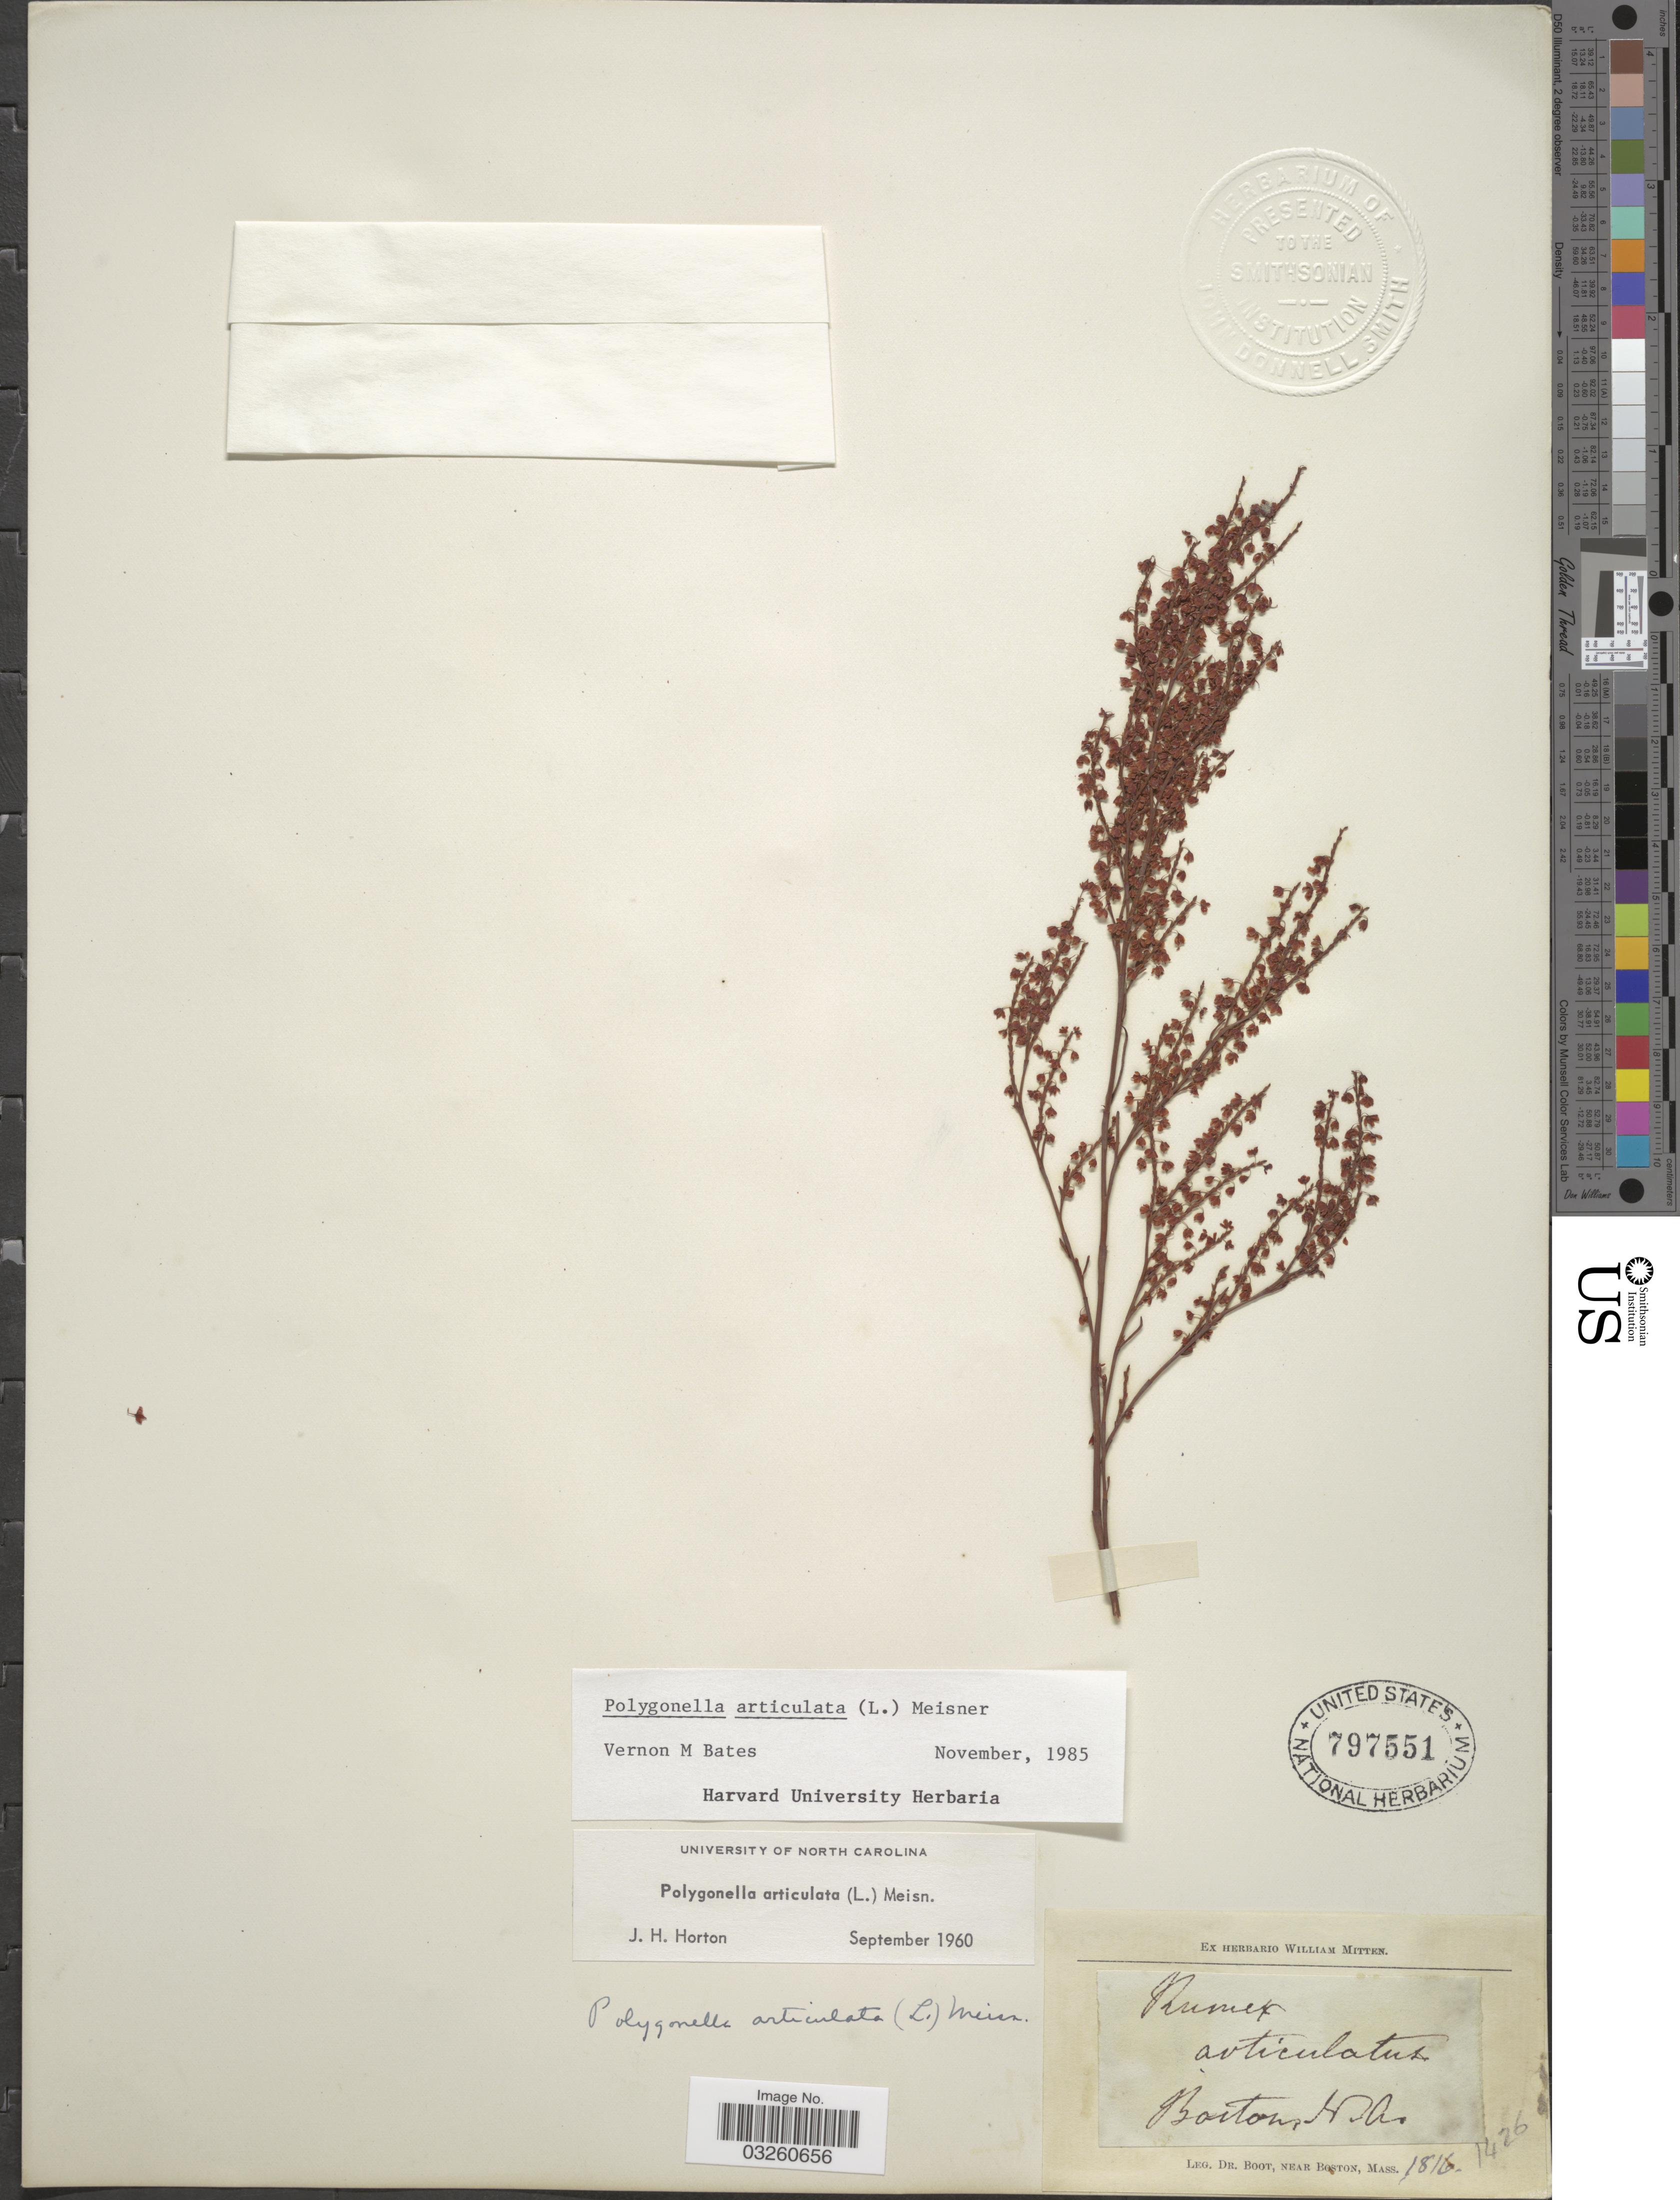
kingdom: Plantae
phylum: Tracheophyta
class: Magnoliopsida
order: Caryophyllales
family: Polygonaceae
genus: Polygonella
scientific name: Polygonella articulata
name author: (L.) Meisn.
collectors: Boot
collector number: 1426?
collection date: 1816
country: United States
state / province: Massachusetts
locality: Near Boston. M.A.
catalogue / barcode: US 797551